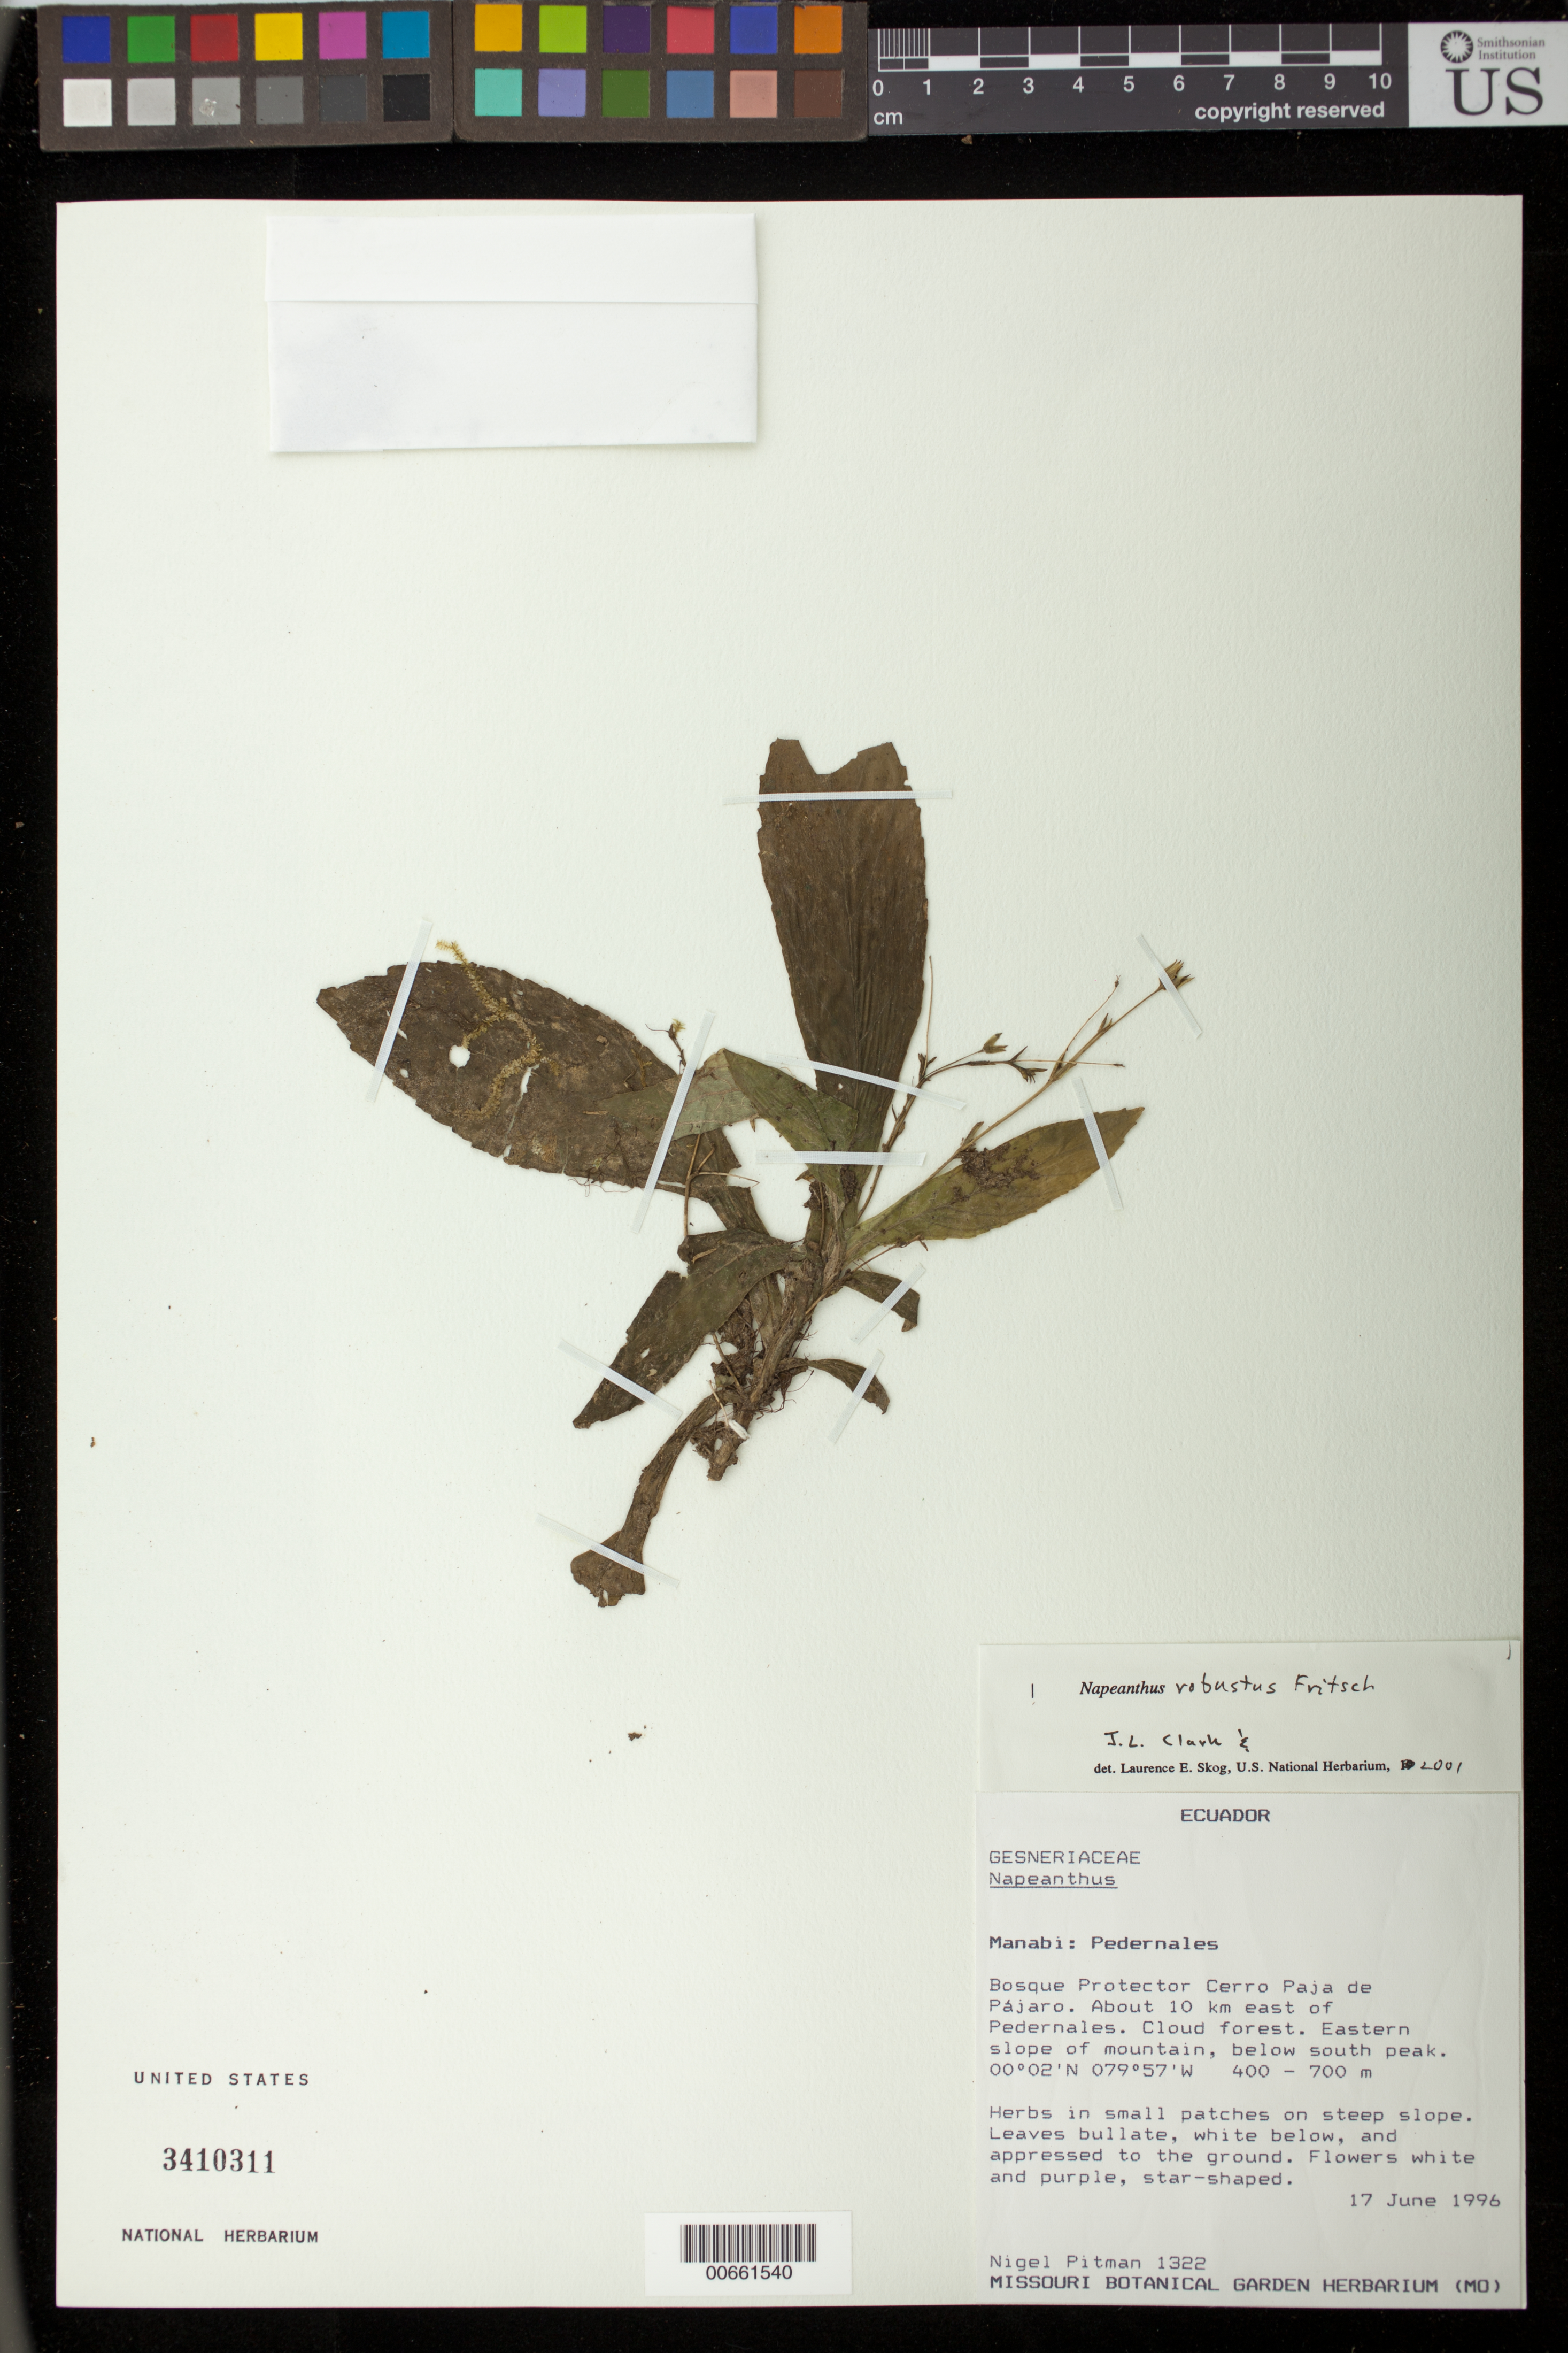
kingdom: Plantae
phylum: Tracheophyta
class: Magnoliopsida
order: Lamiales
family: Gesneriaceae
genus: Napeanthus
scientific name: Napeanthus robustus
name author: Fritsch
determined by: Clark, J. L.; Skog, Laurence E.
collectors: N. Pitman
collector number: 1322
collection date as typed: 17 Jun 1996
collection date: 1996-06-17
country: Ecuador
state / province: Manabí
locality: Pedernales; Bosque Protector Cerro Paja de Pájaro, about 10 km east of Pedernales, eastern slope of mountain, below south peak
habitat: Cloud forest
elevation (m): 400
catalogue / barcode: US 3410311